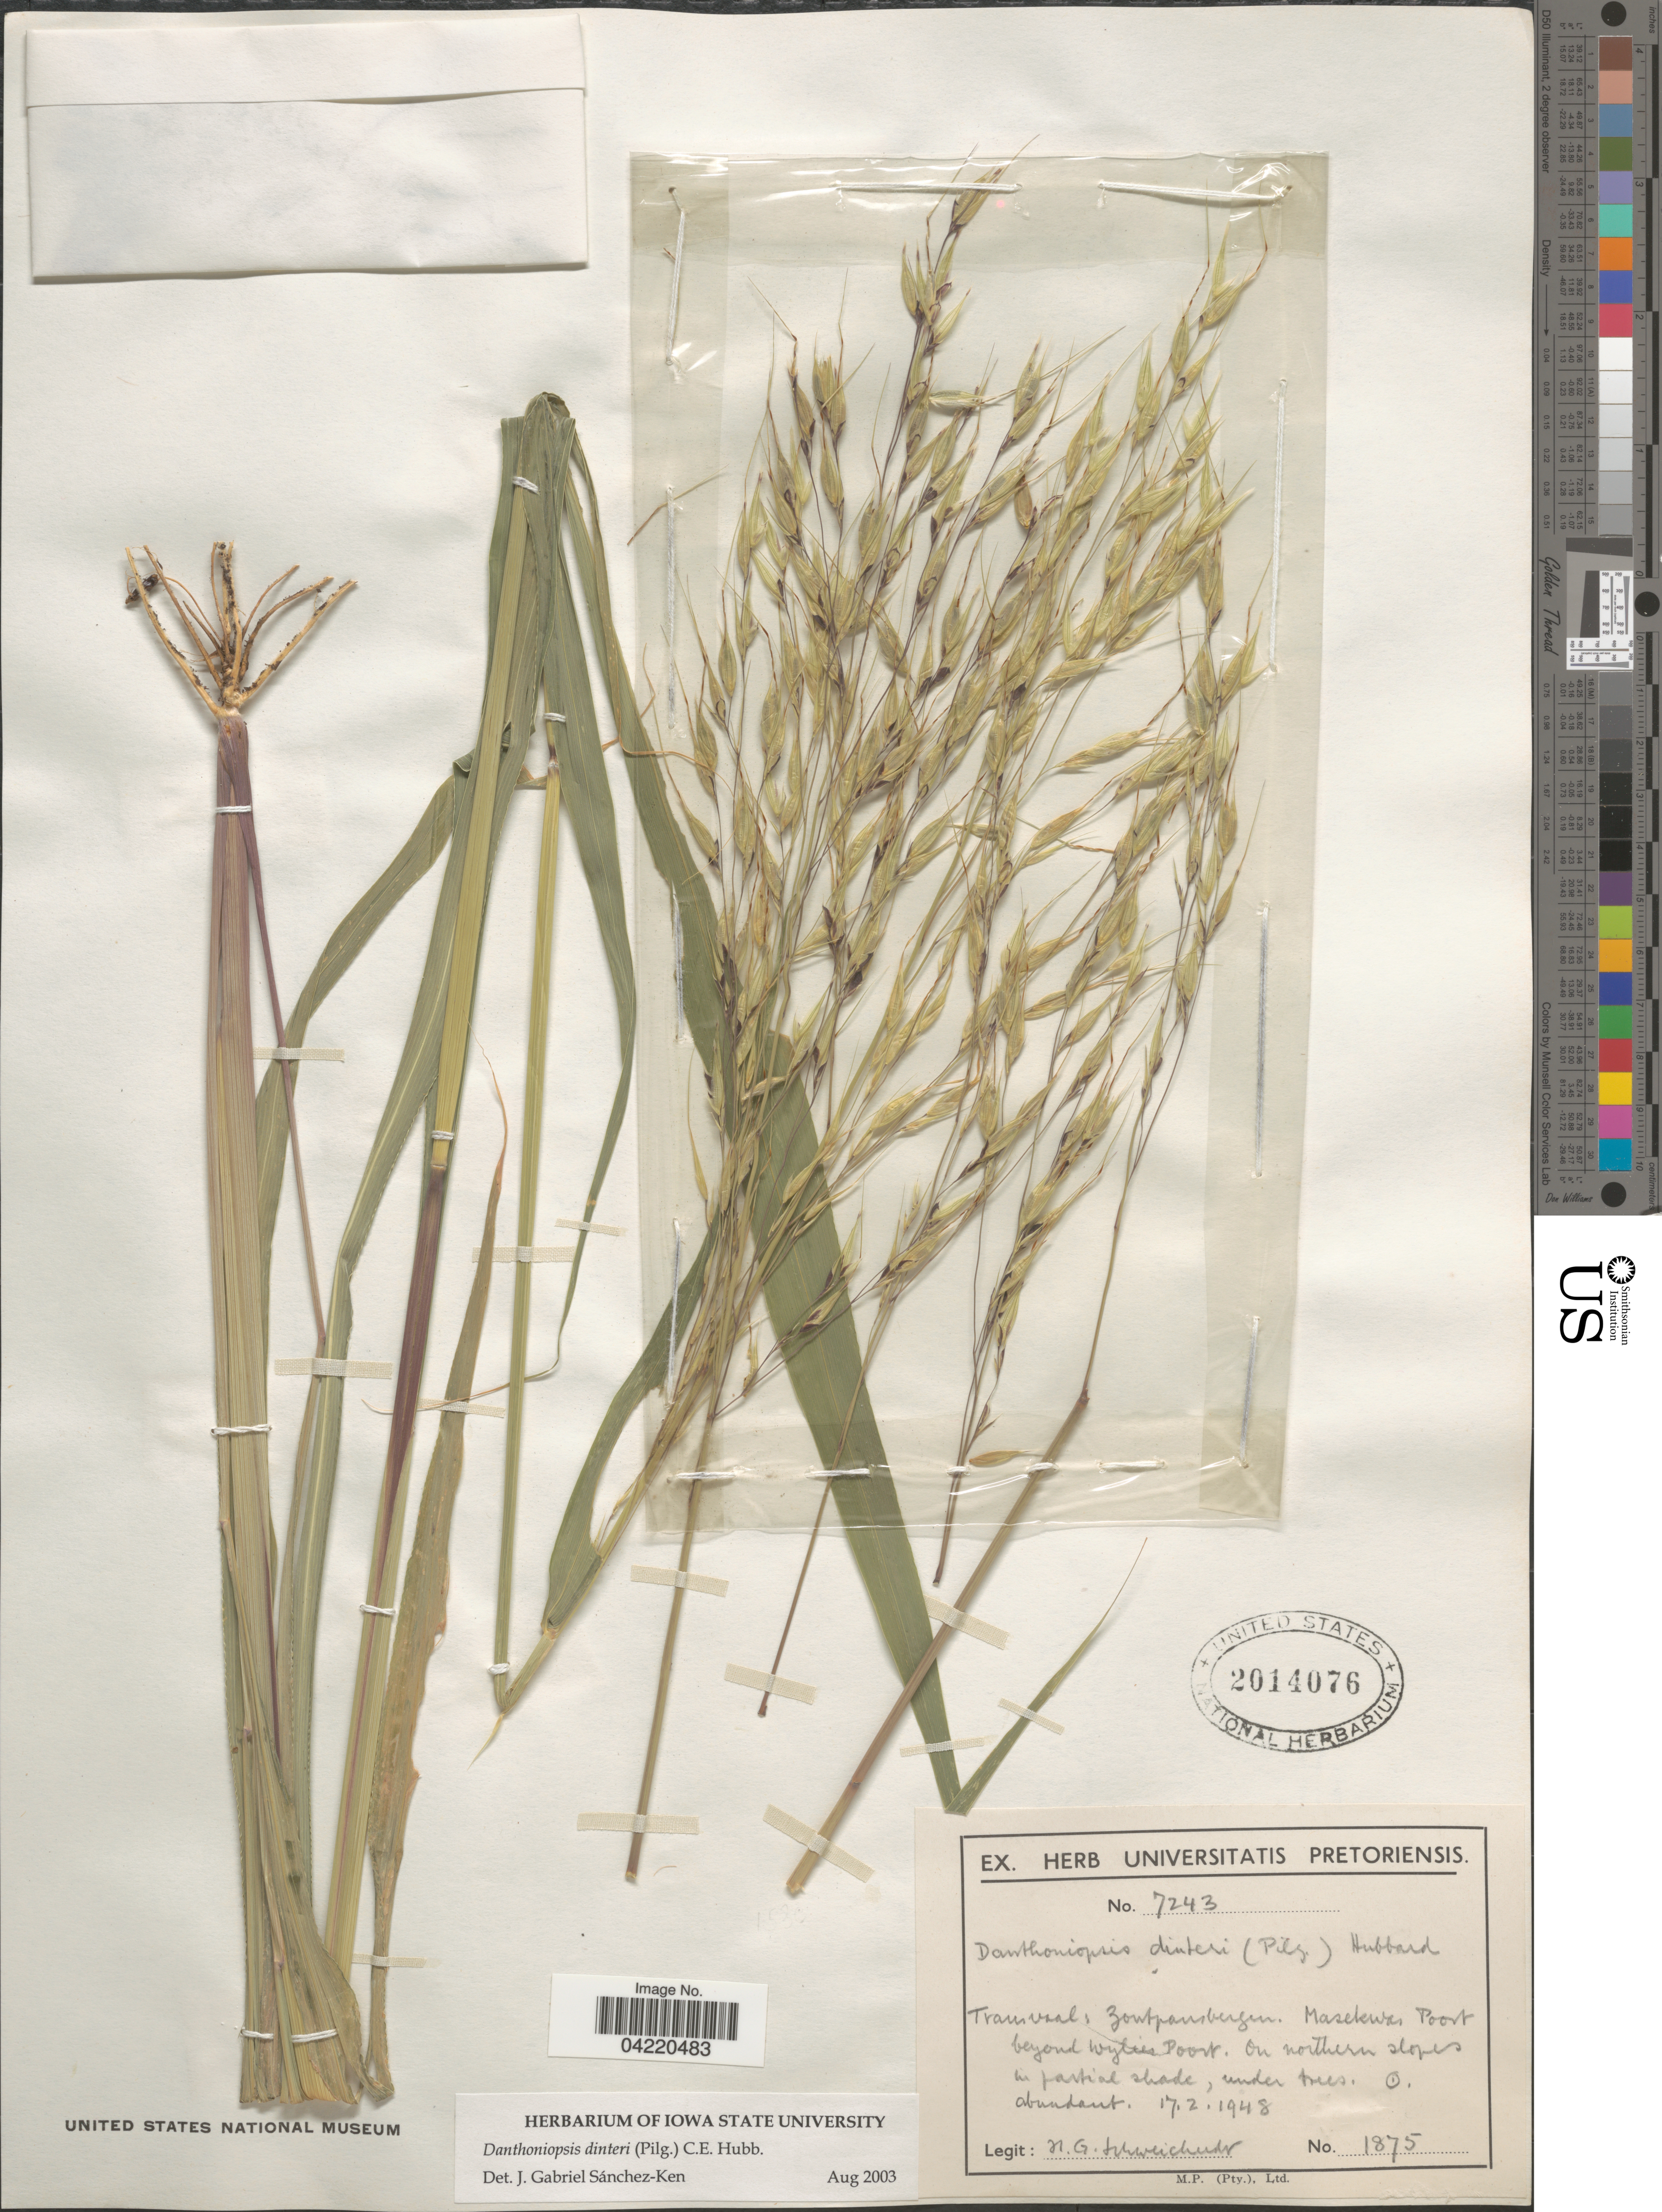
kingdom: Plantae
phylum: Tracheophyta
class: Liliopsida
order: Poales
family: Poaceae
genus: Danthoniopsis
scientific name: Danthoniopsis dinteri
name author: (Pilg.) C. E. Hubb.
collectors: H. Schweickerdt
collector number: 1875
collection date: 1948-02-17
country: South Africa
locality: Transvaal: Zoutpansbergen. Masekwa Poort beyond Wylies Poort. On northern slopes.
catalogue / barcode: US 2014076